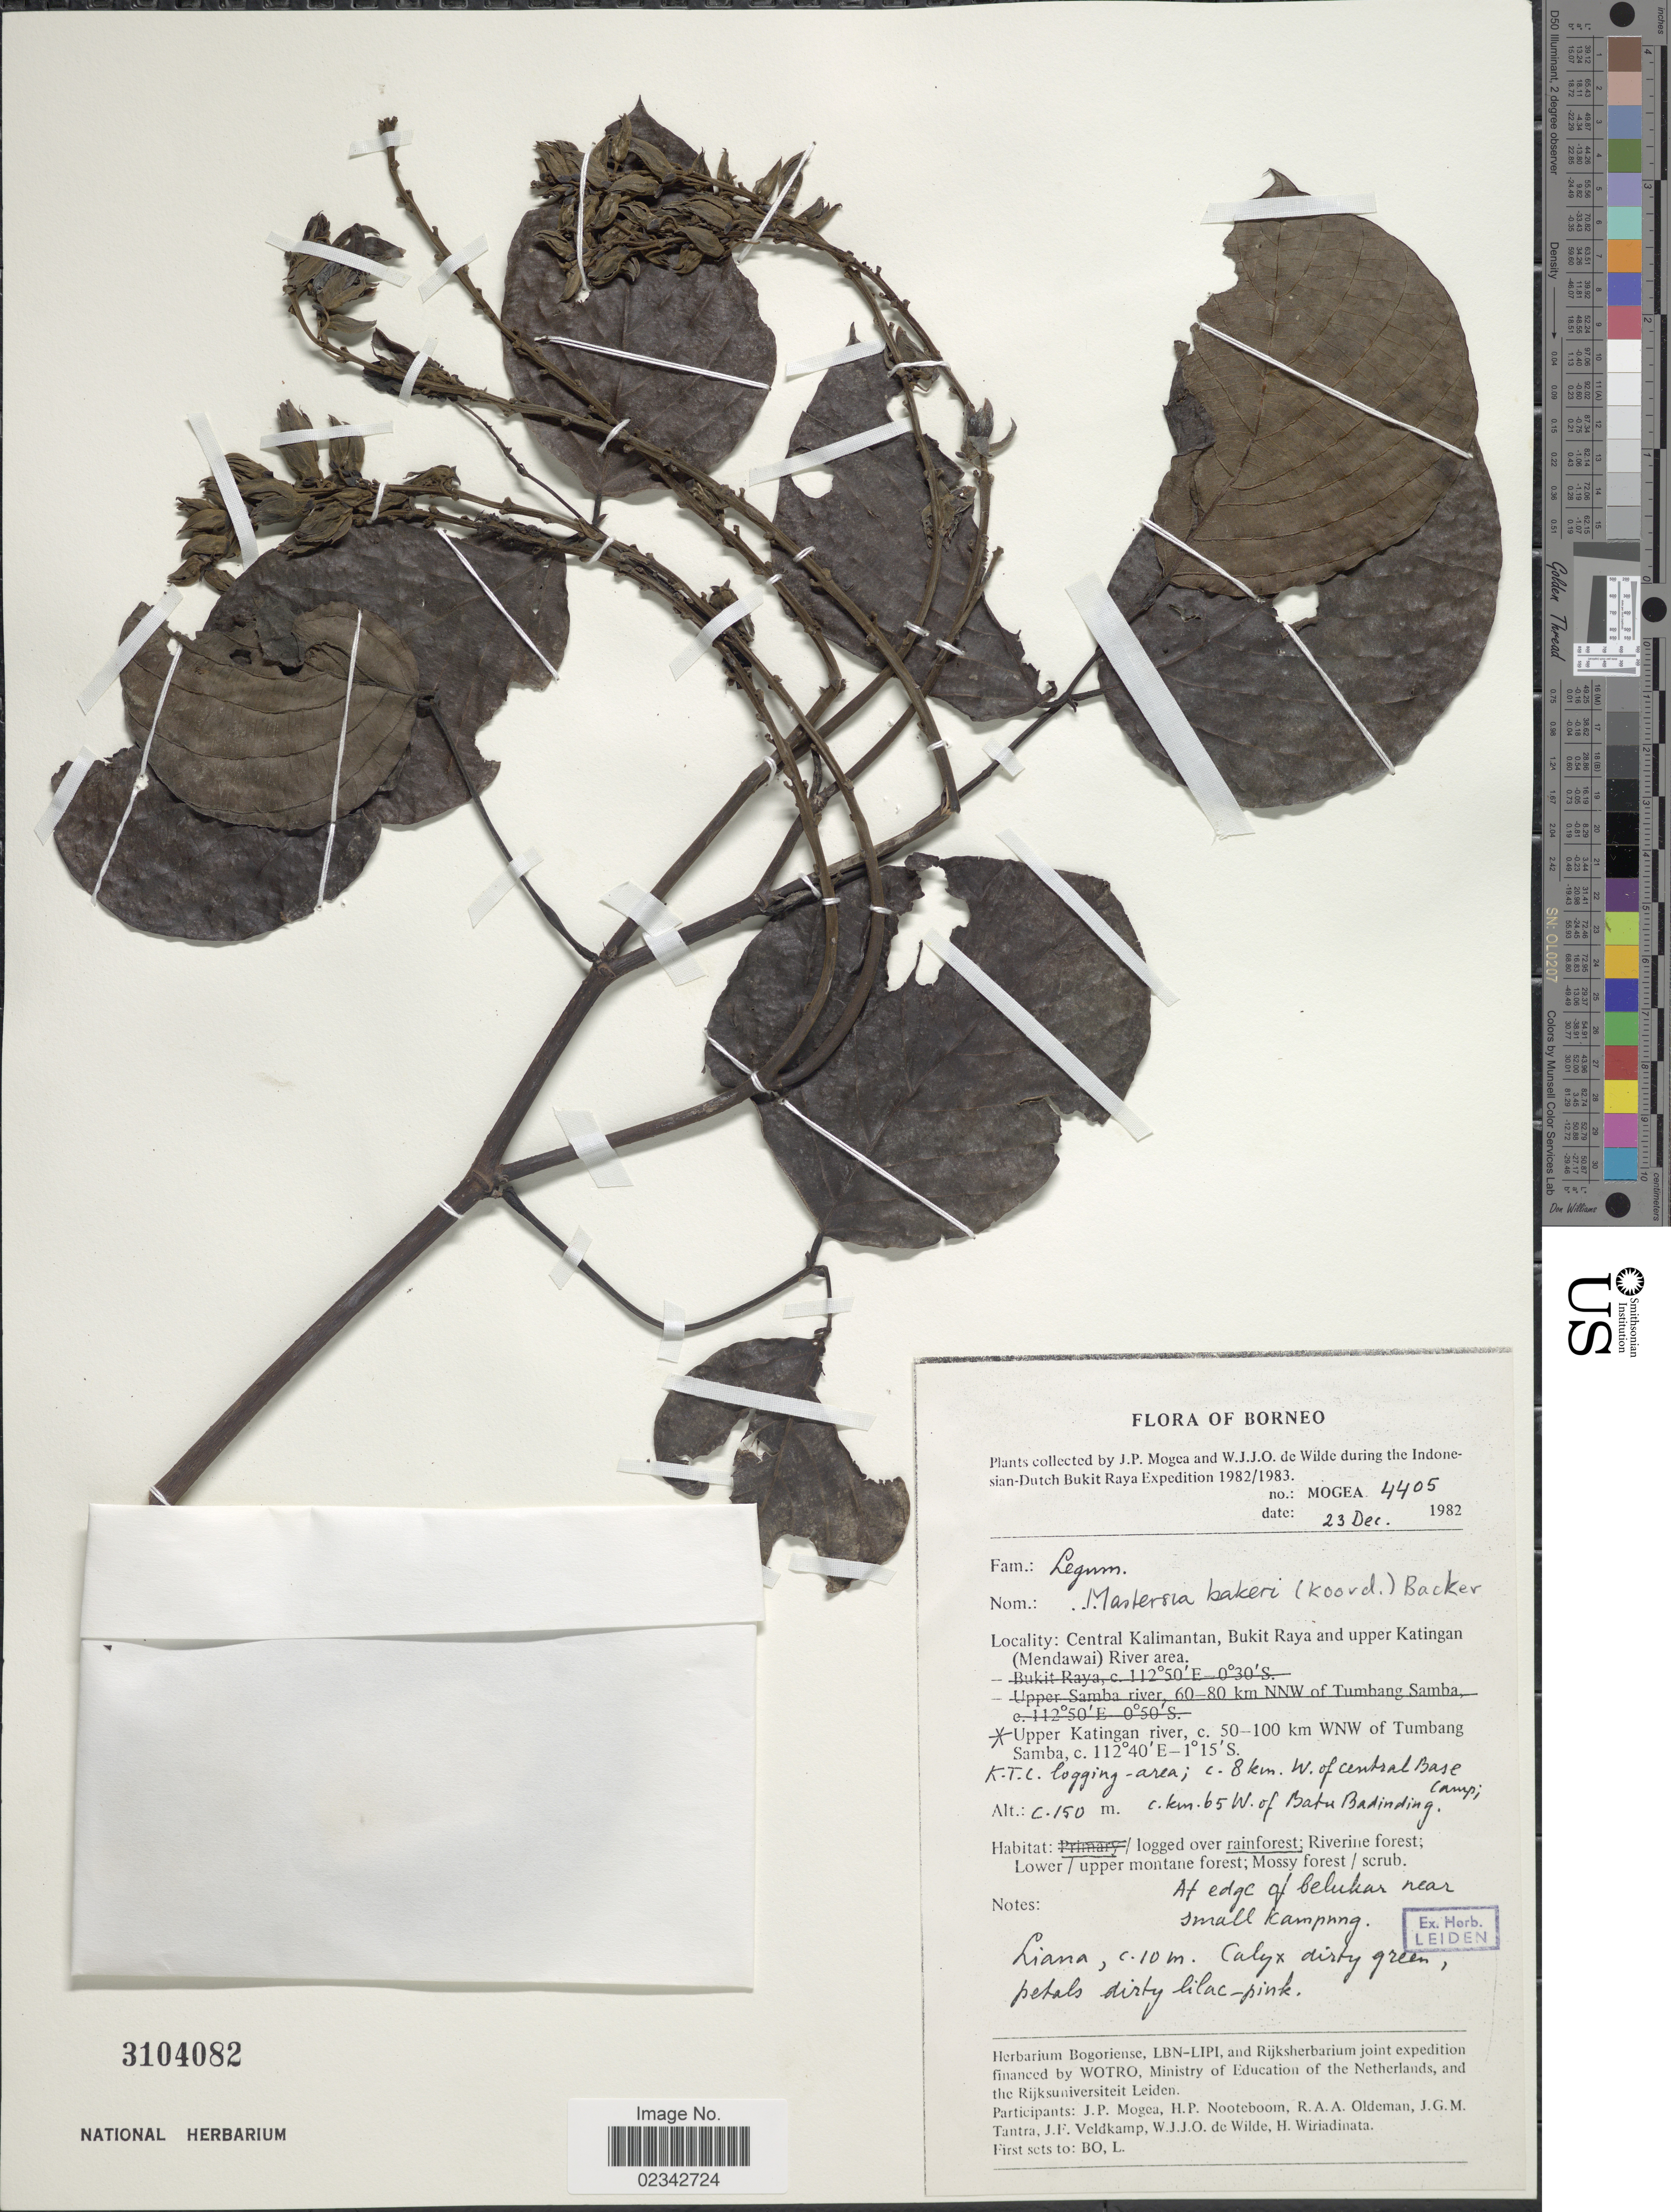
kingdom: Plantae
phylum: Tracheophyta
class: Magnoliopsida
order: Fabales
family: Fabaceae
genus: Mastersia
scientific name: Mastersia bakeri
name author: (Koord.) Backer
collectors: J. Mogea & W. J. de Wilde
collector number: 44105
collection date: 1982-12-23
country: Indonesia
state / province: Kalimantan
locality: Borneo, Central Kalimantan, Bukit Raya and upper Katingan (Mendawai) river area, upper Katingan river, c.50-100 km WNW of Tumbang, Samba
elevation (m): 150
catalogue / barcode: US 3104082